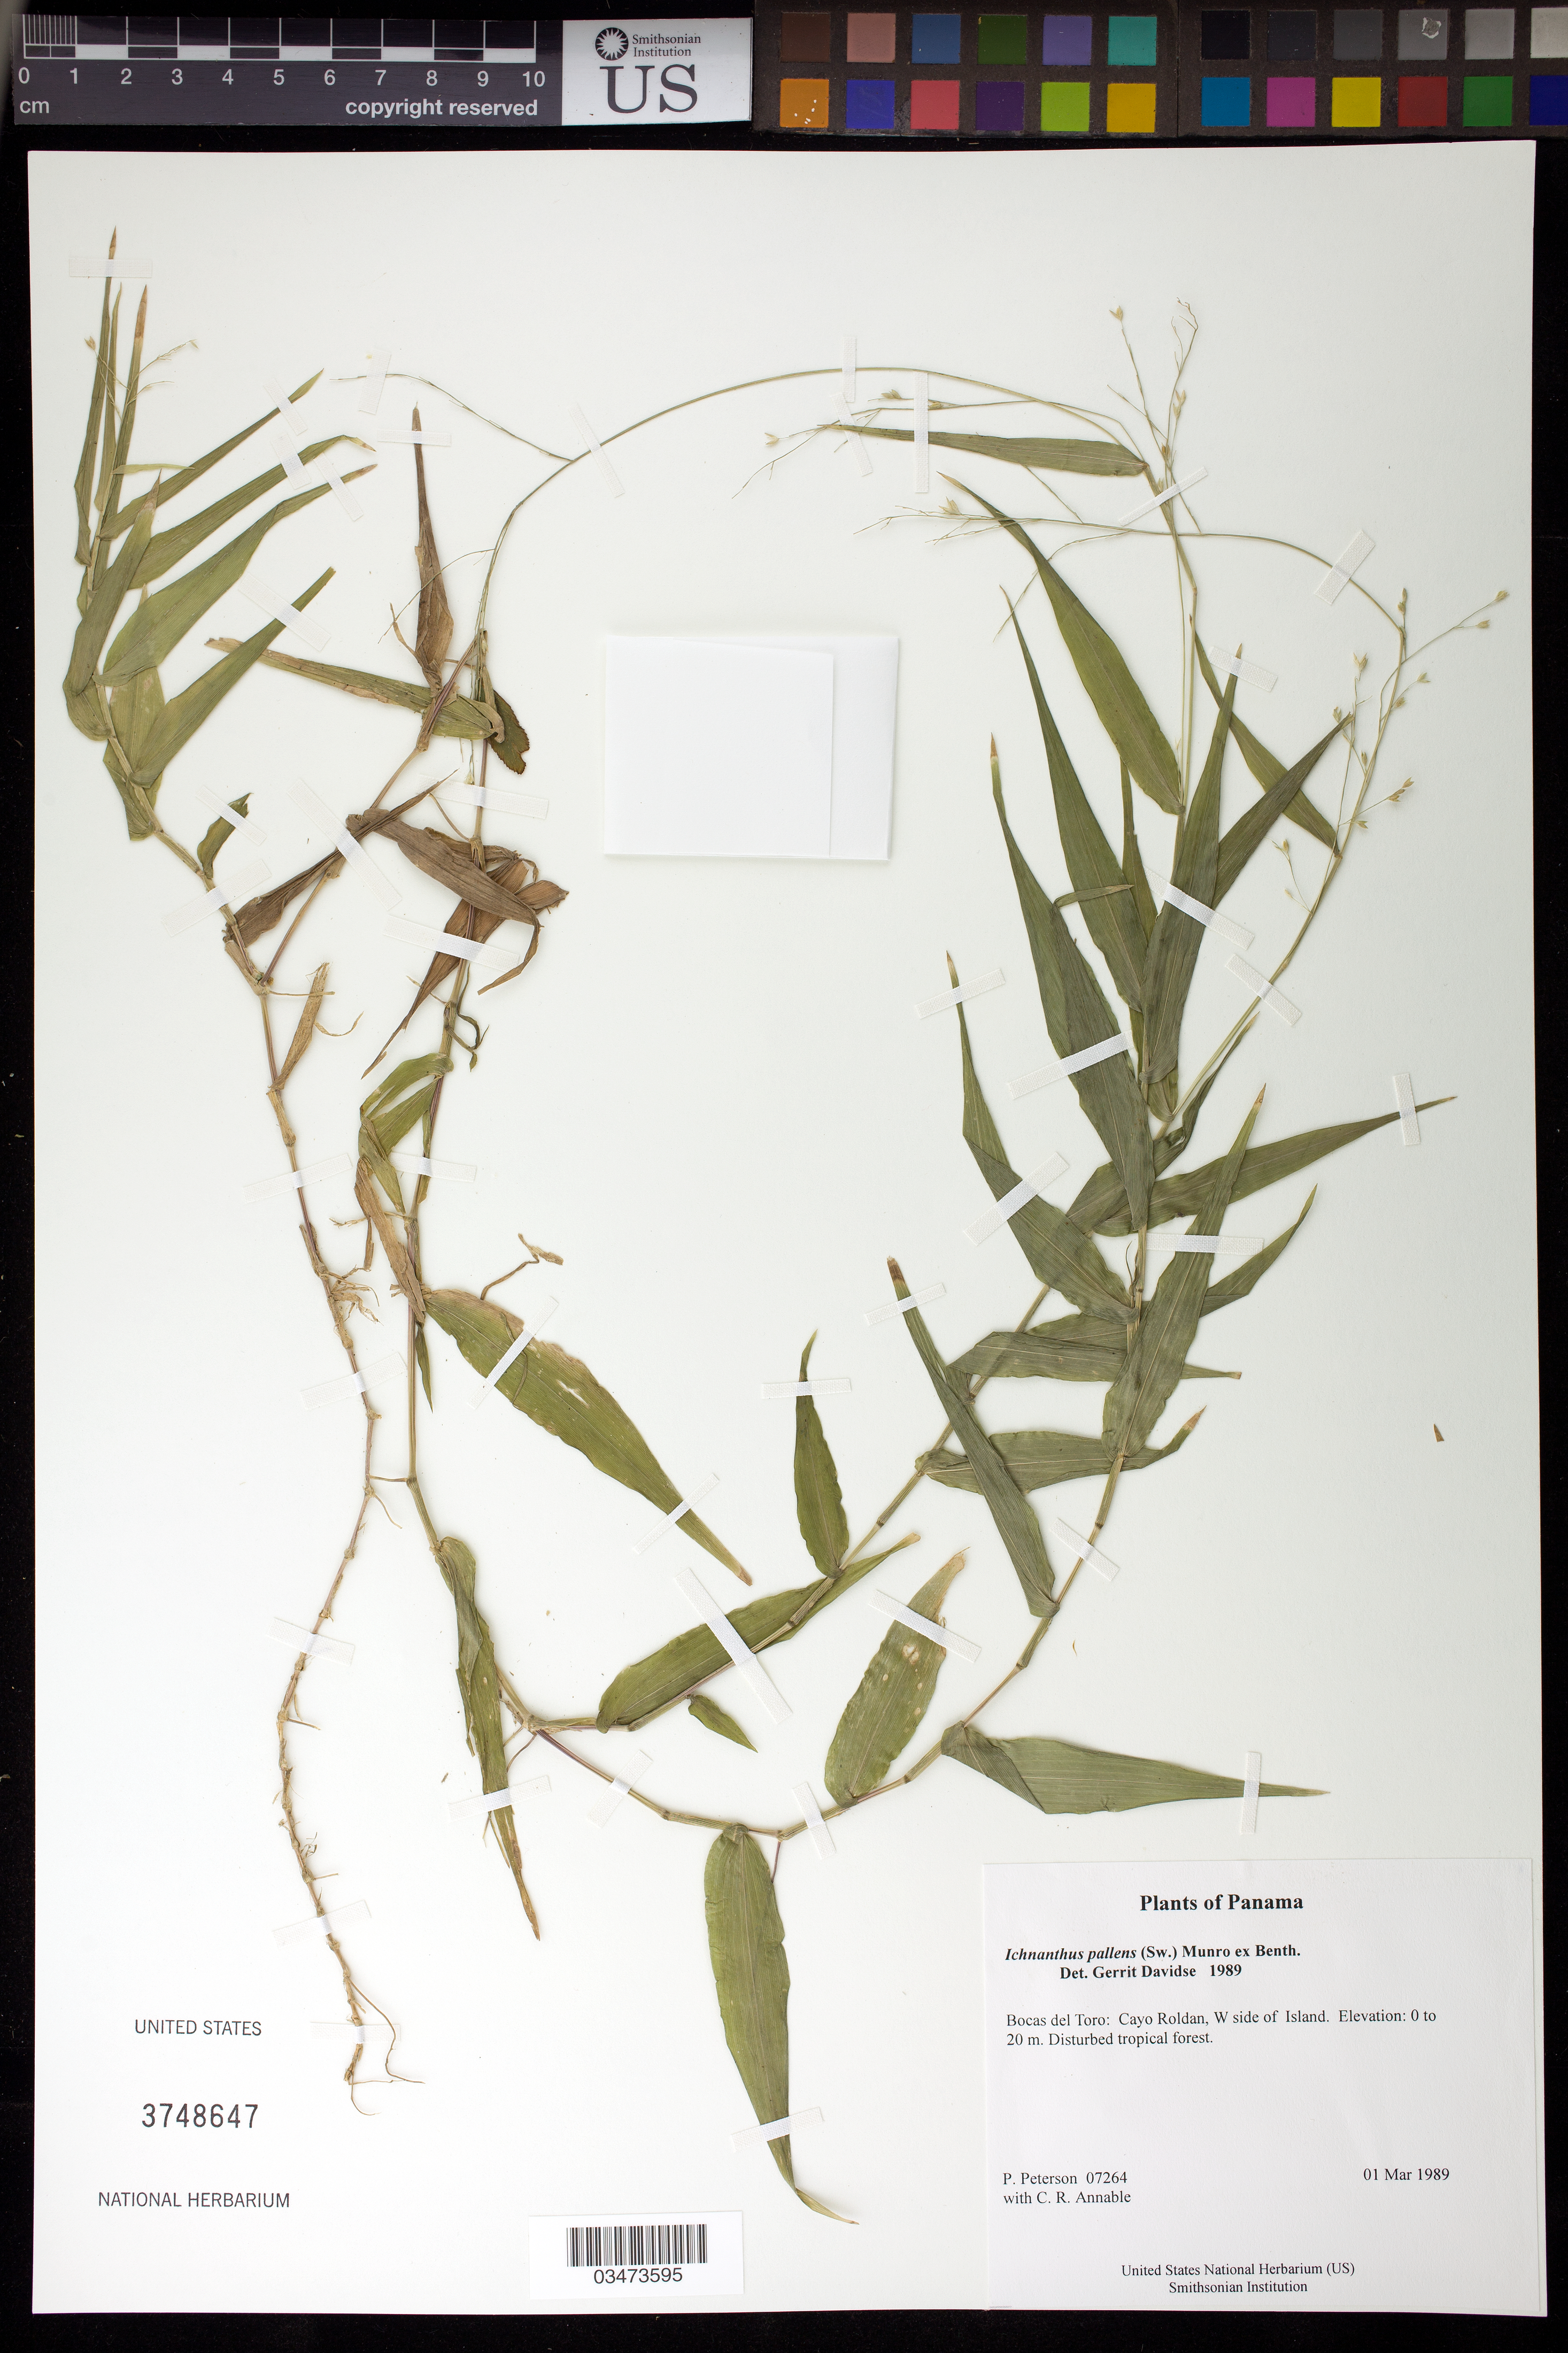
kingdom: Plantae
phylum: Tracheophyta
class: Liliopsida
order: Poales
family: Poaceae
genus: Ichnanthus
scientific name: Ichnanthus pallens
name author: (Sw.) Munro ex Benth.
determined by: Davidse, Gerrit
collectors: P. M. Peterson & C. R. Annable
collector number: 07264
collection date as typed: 01 Mar 1989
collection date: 1989-03-01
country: Panama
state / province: Bocas del Toro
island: Cayo Roldán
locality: Cayo Roldan, W side of Island.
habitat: Disturbed tropical forest.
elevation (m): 0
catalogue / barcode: US 3748647